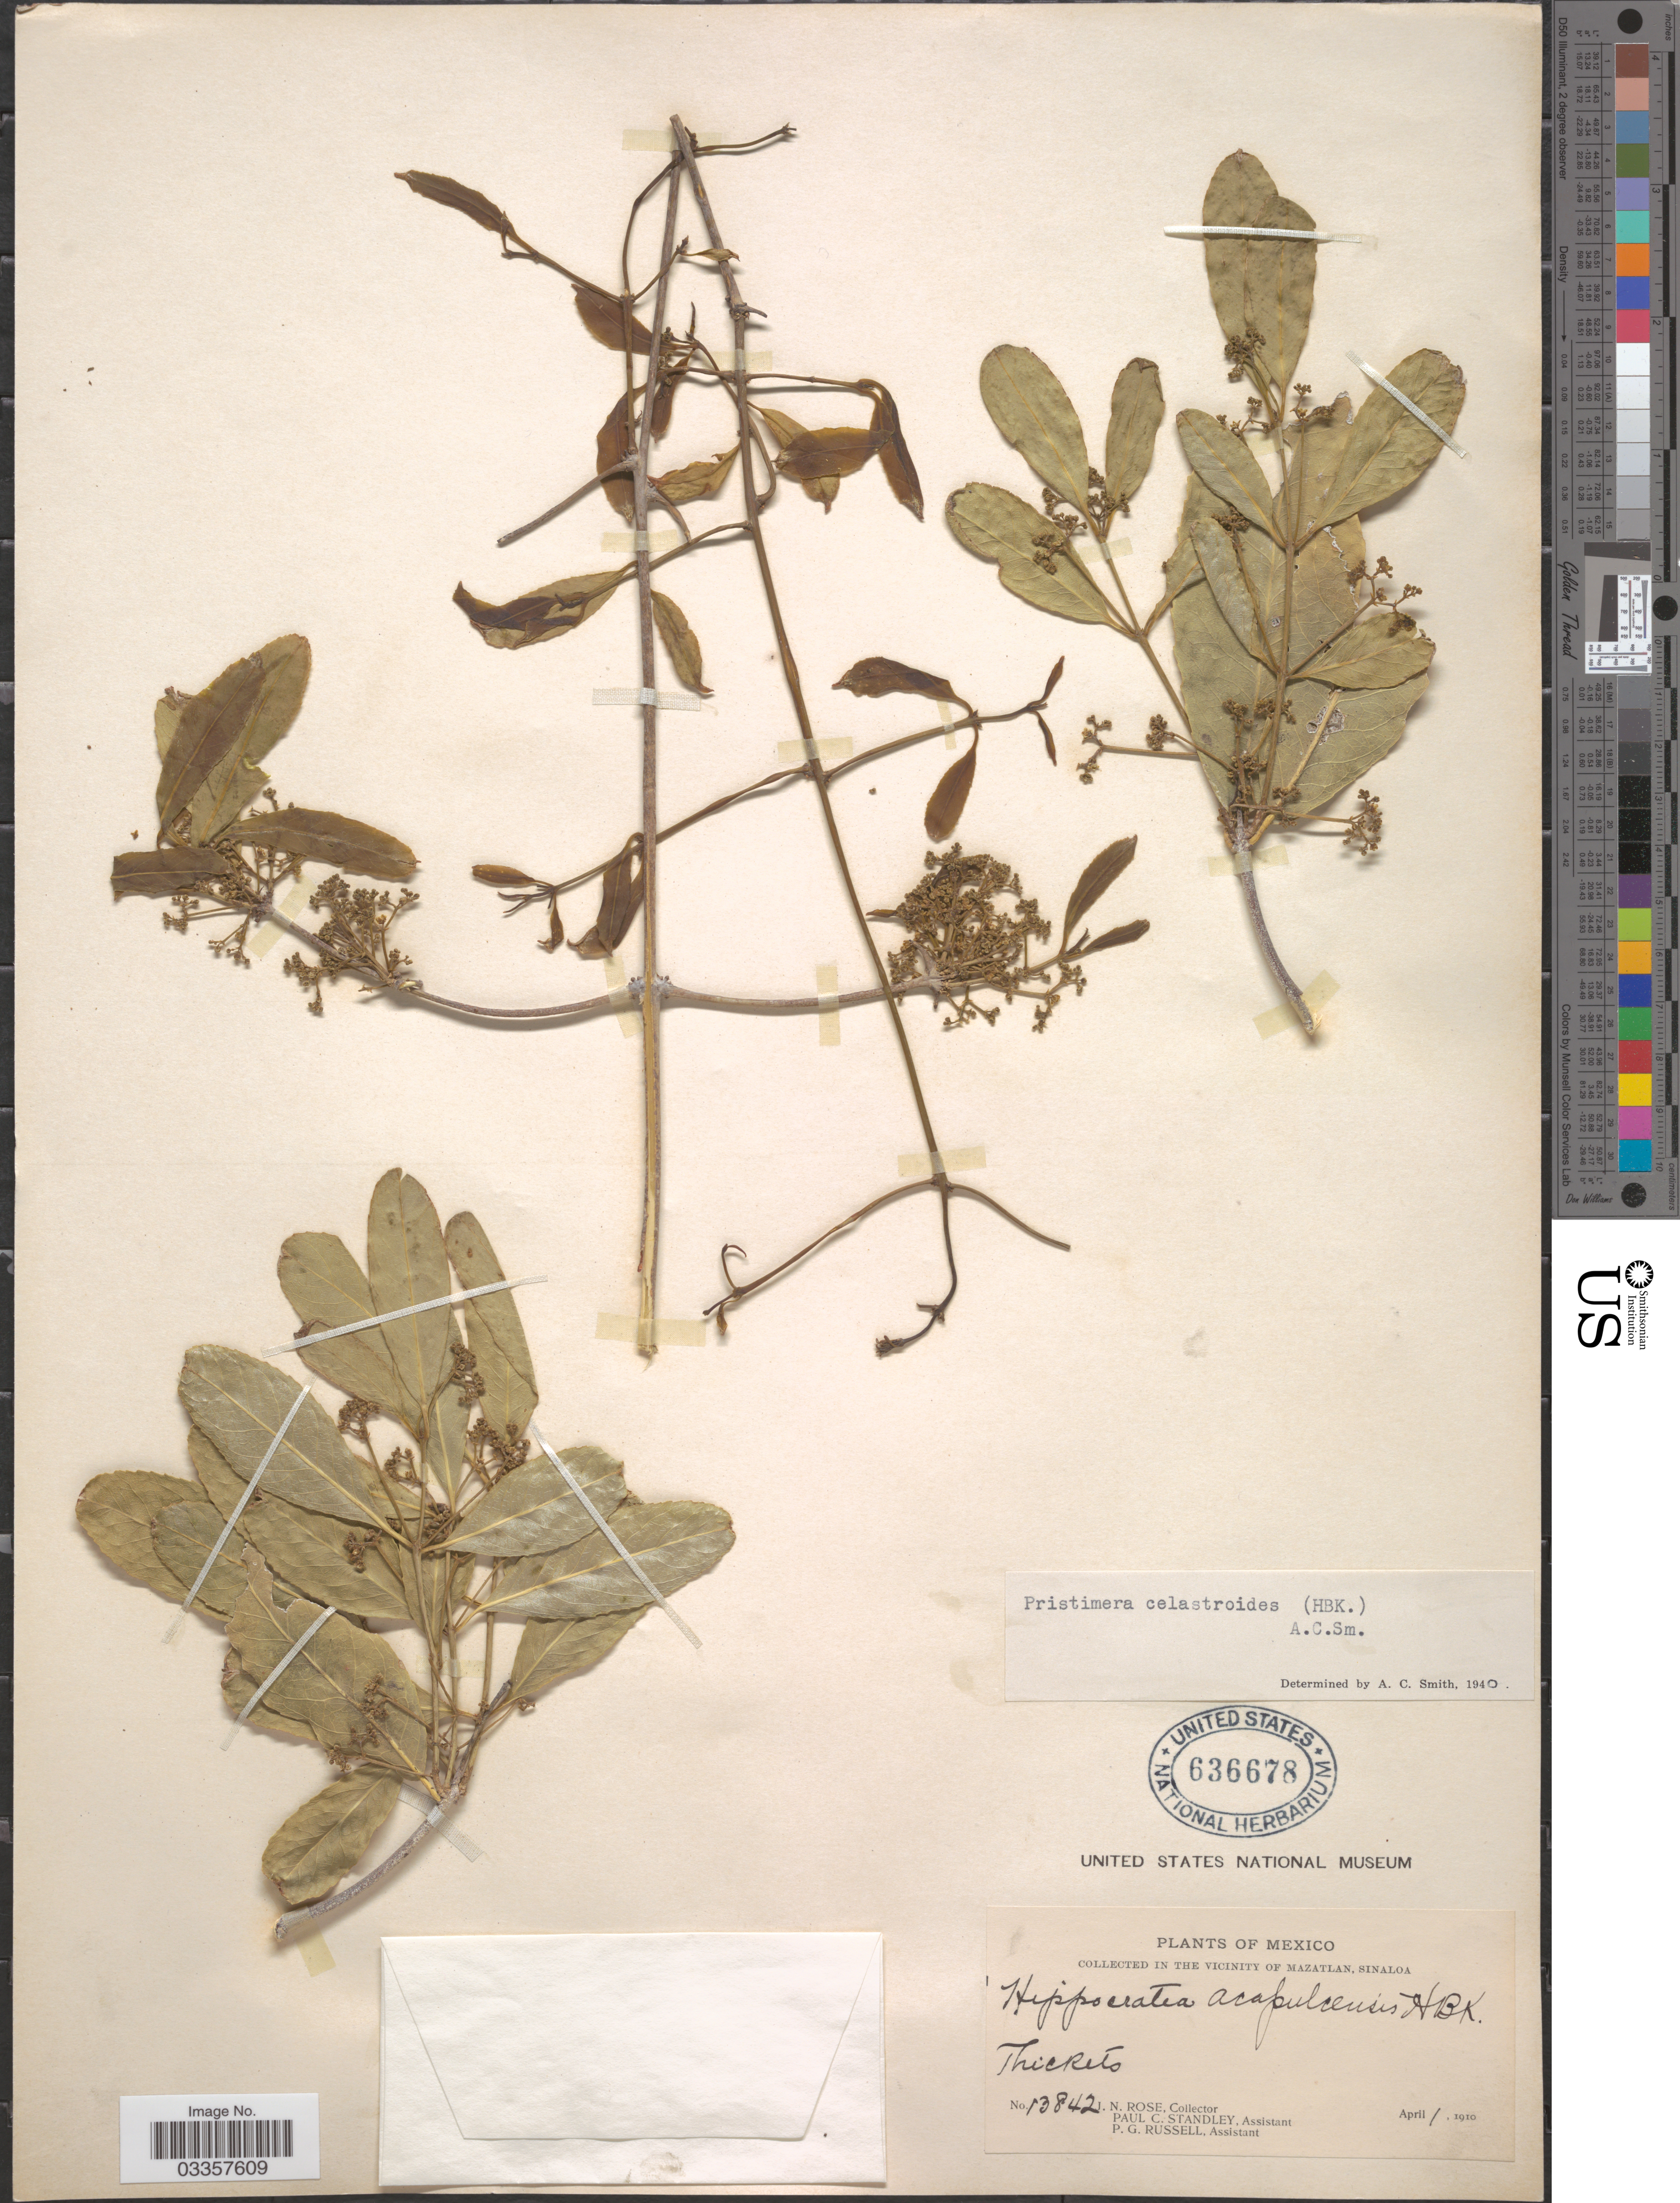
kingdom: Plantae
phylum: Tracheophyta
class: Magnoliopsida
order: Celastrales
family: Celastraceae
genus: Pristimera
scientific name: Pristimera celastroides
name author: (Kunth) A.C. Sm.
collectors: J. N. Rose, P. C. Standley & P. G. Russell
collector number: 13842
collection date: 1910-04-01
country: Mexico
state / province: Sinaloa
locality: In the vicinity of Mazatlan.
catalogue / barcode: US 636678